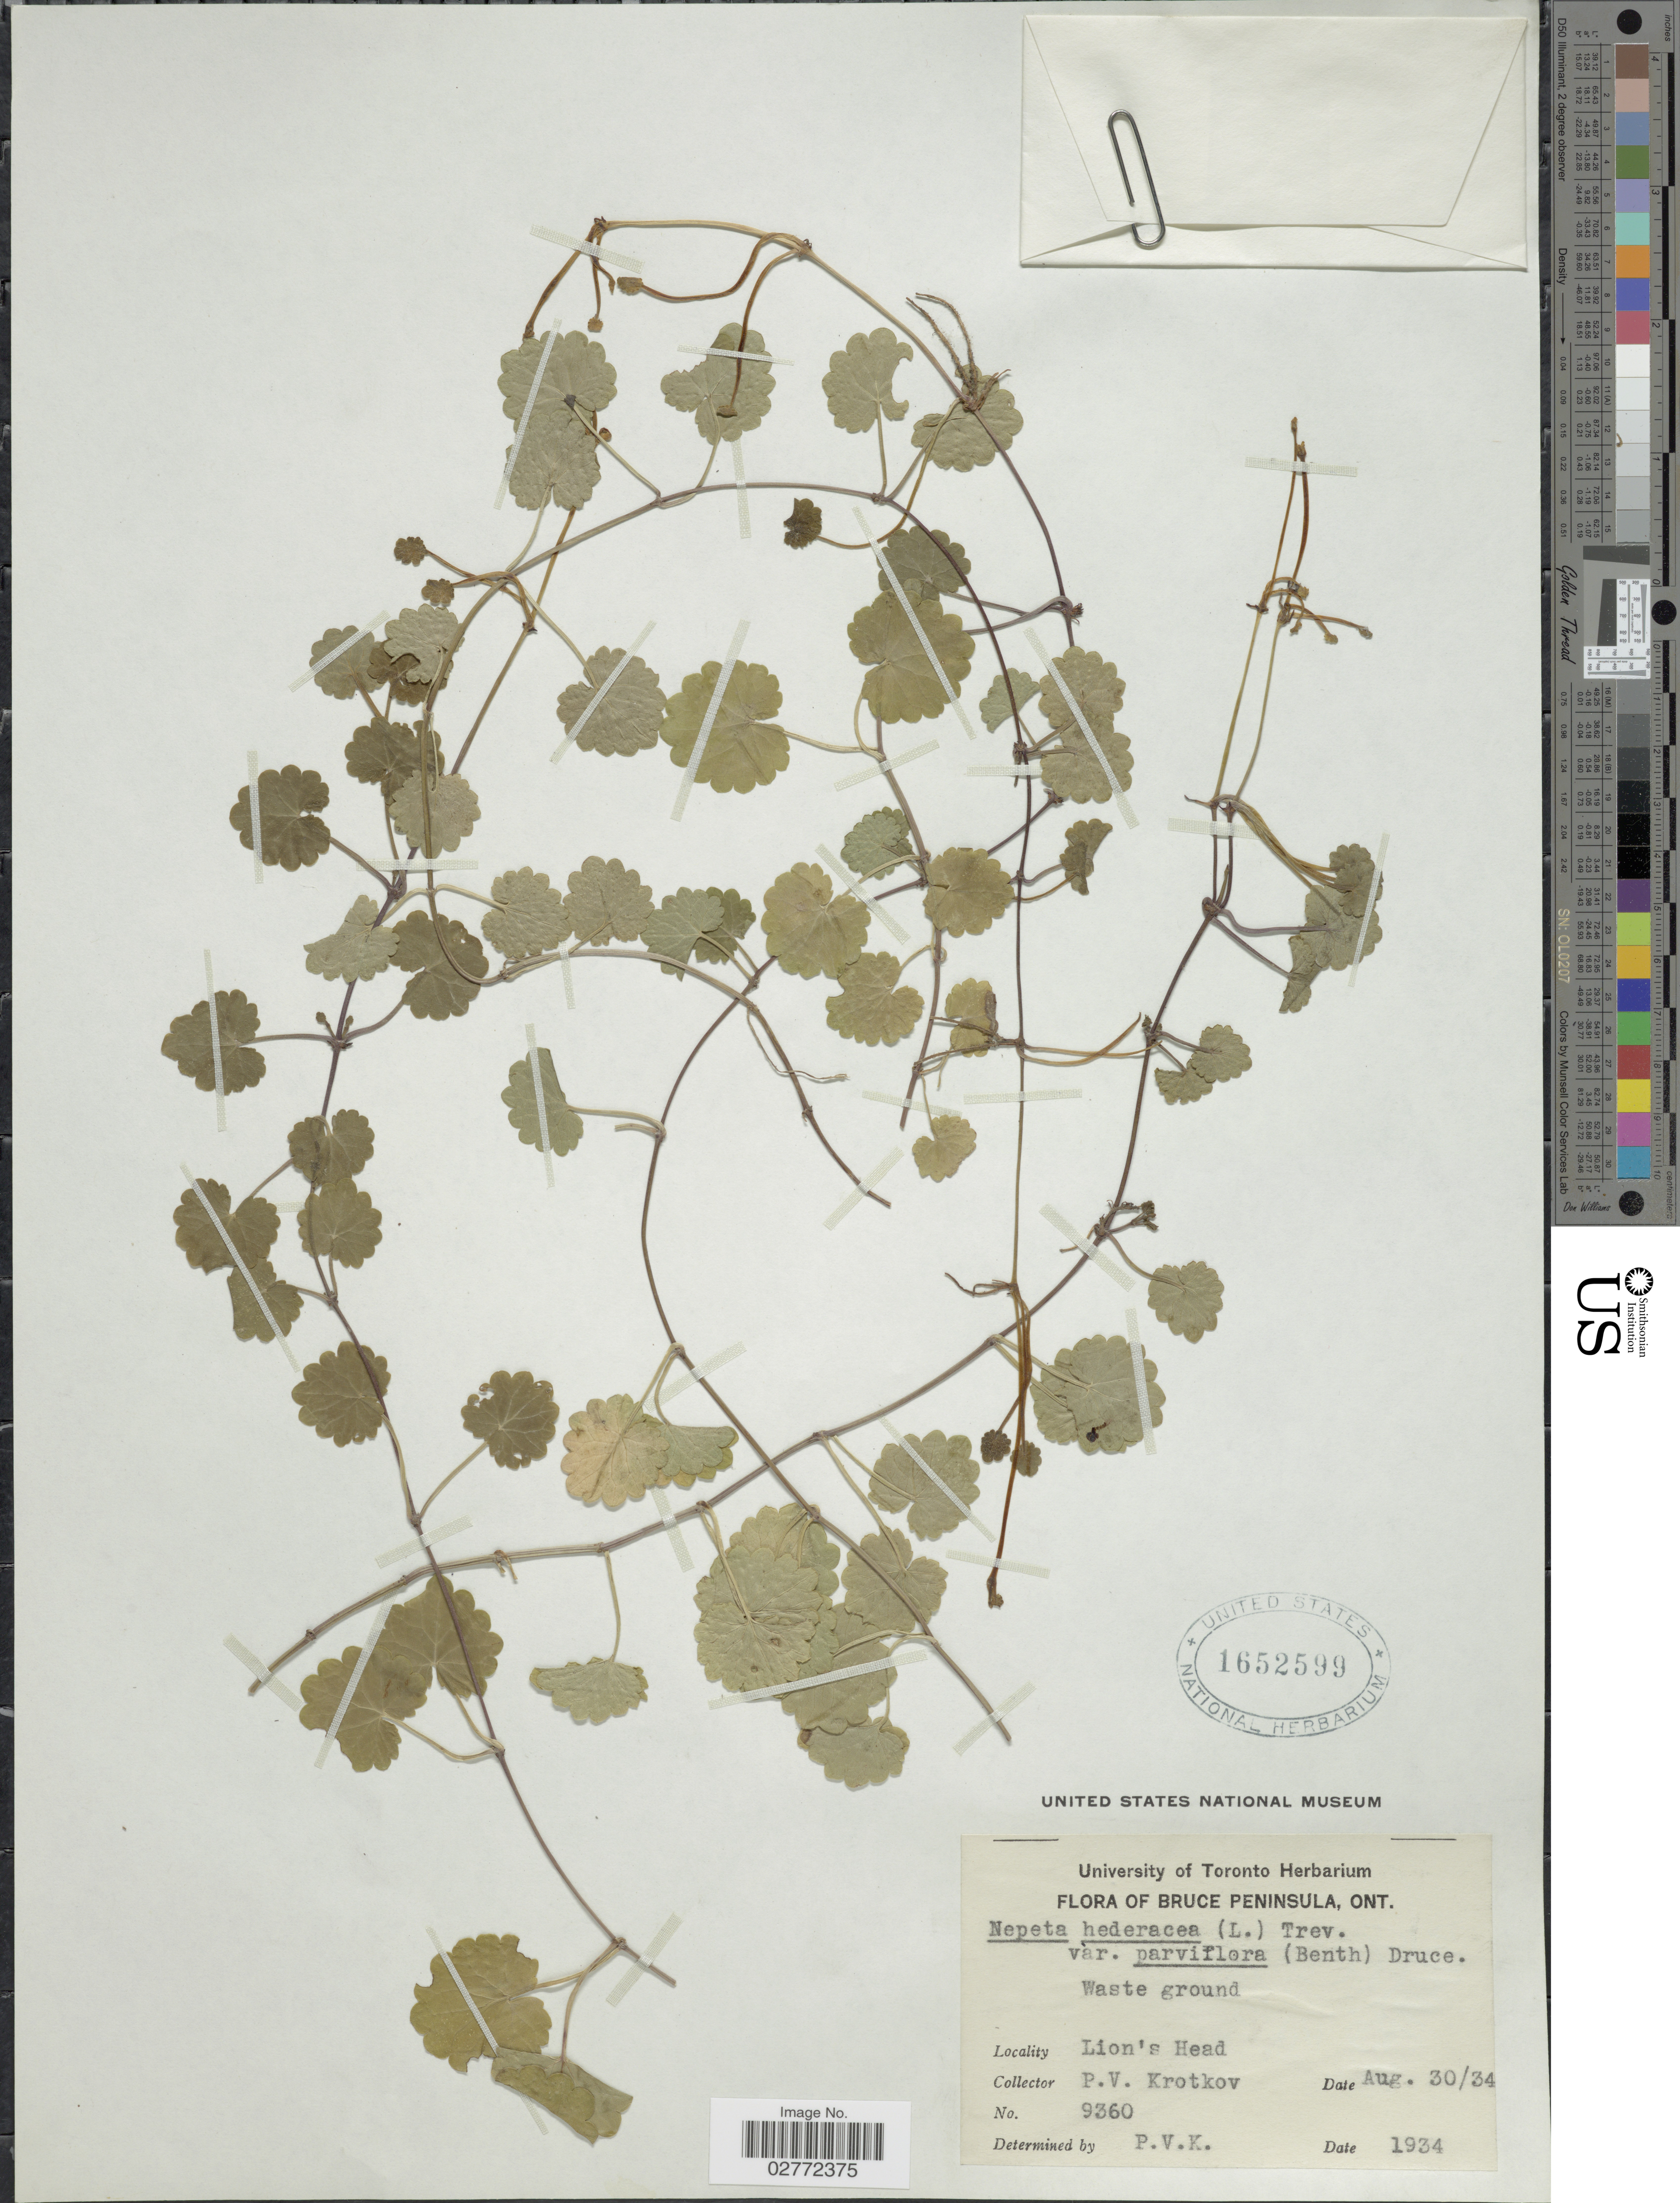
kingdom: Plantae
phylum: Tracheophyta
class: Magnoliopsida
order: Lamiales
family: Lamiaceae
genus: Glechoma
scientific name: Glechoma hederacea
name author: L.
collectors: P. V. Krotkov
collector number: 9360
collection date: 1934-08-30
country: Canada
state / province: Ontario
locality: Bruce Peninsula. Lion's Head.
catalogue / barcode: US 1652599